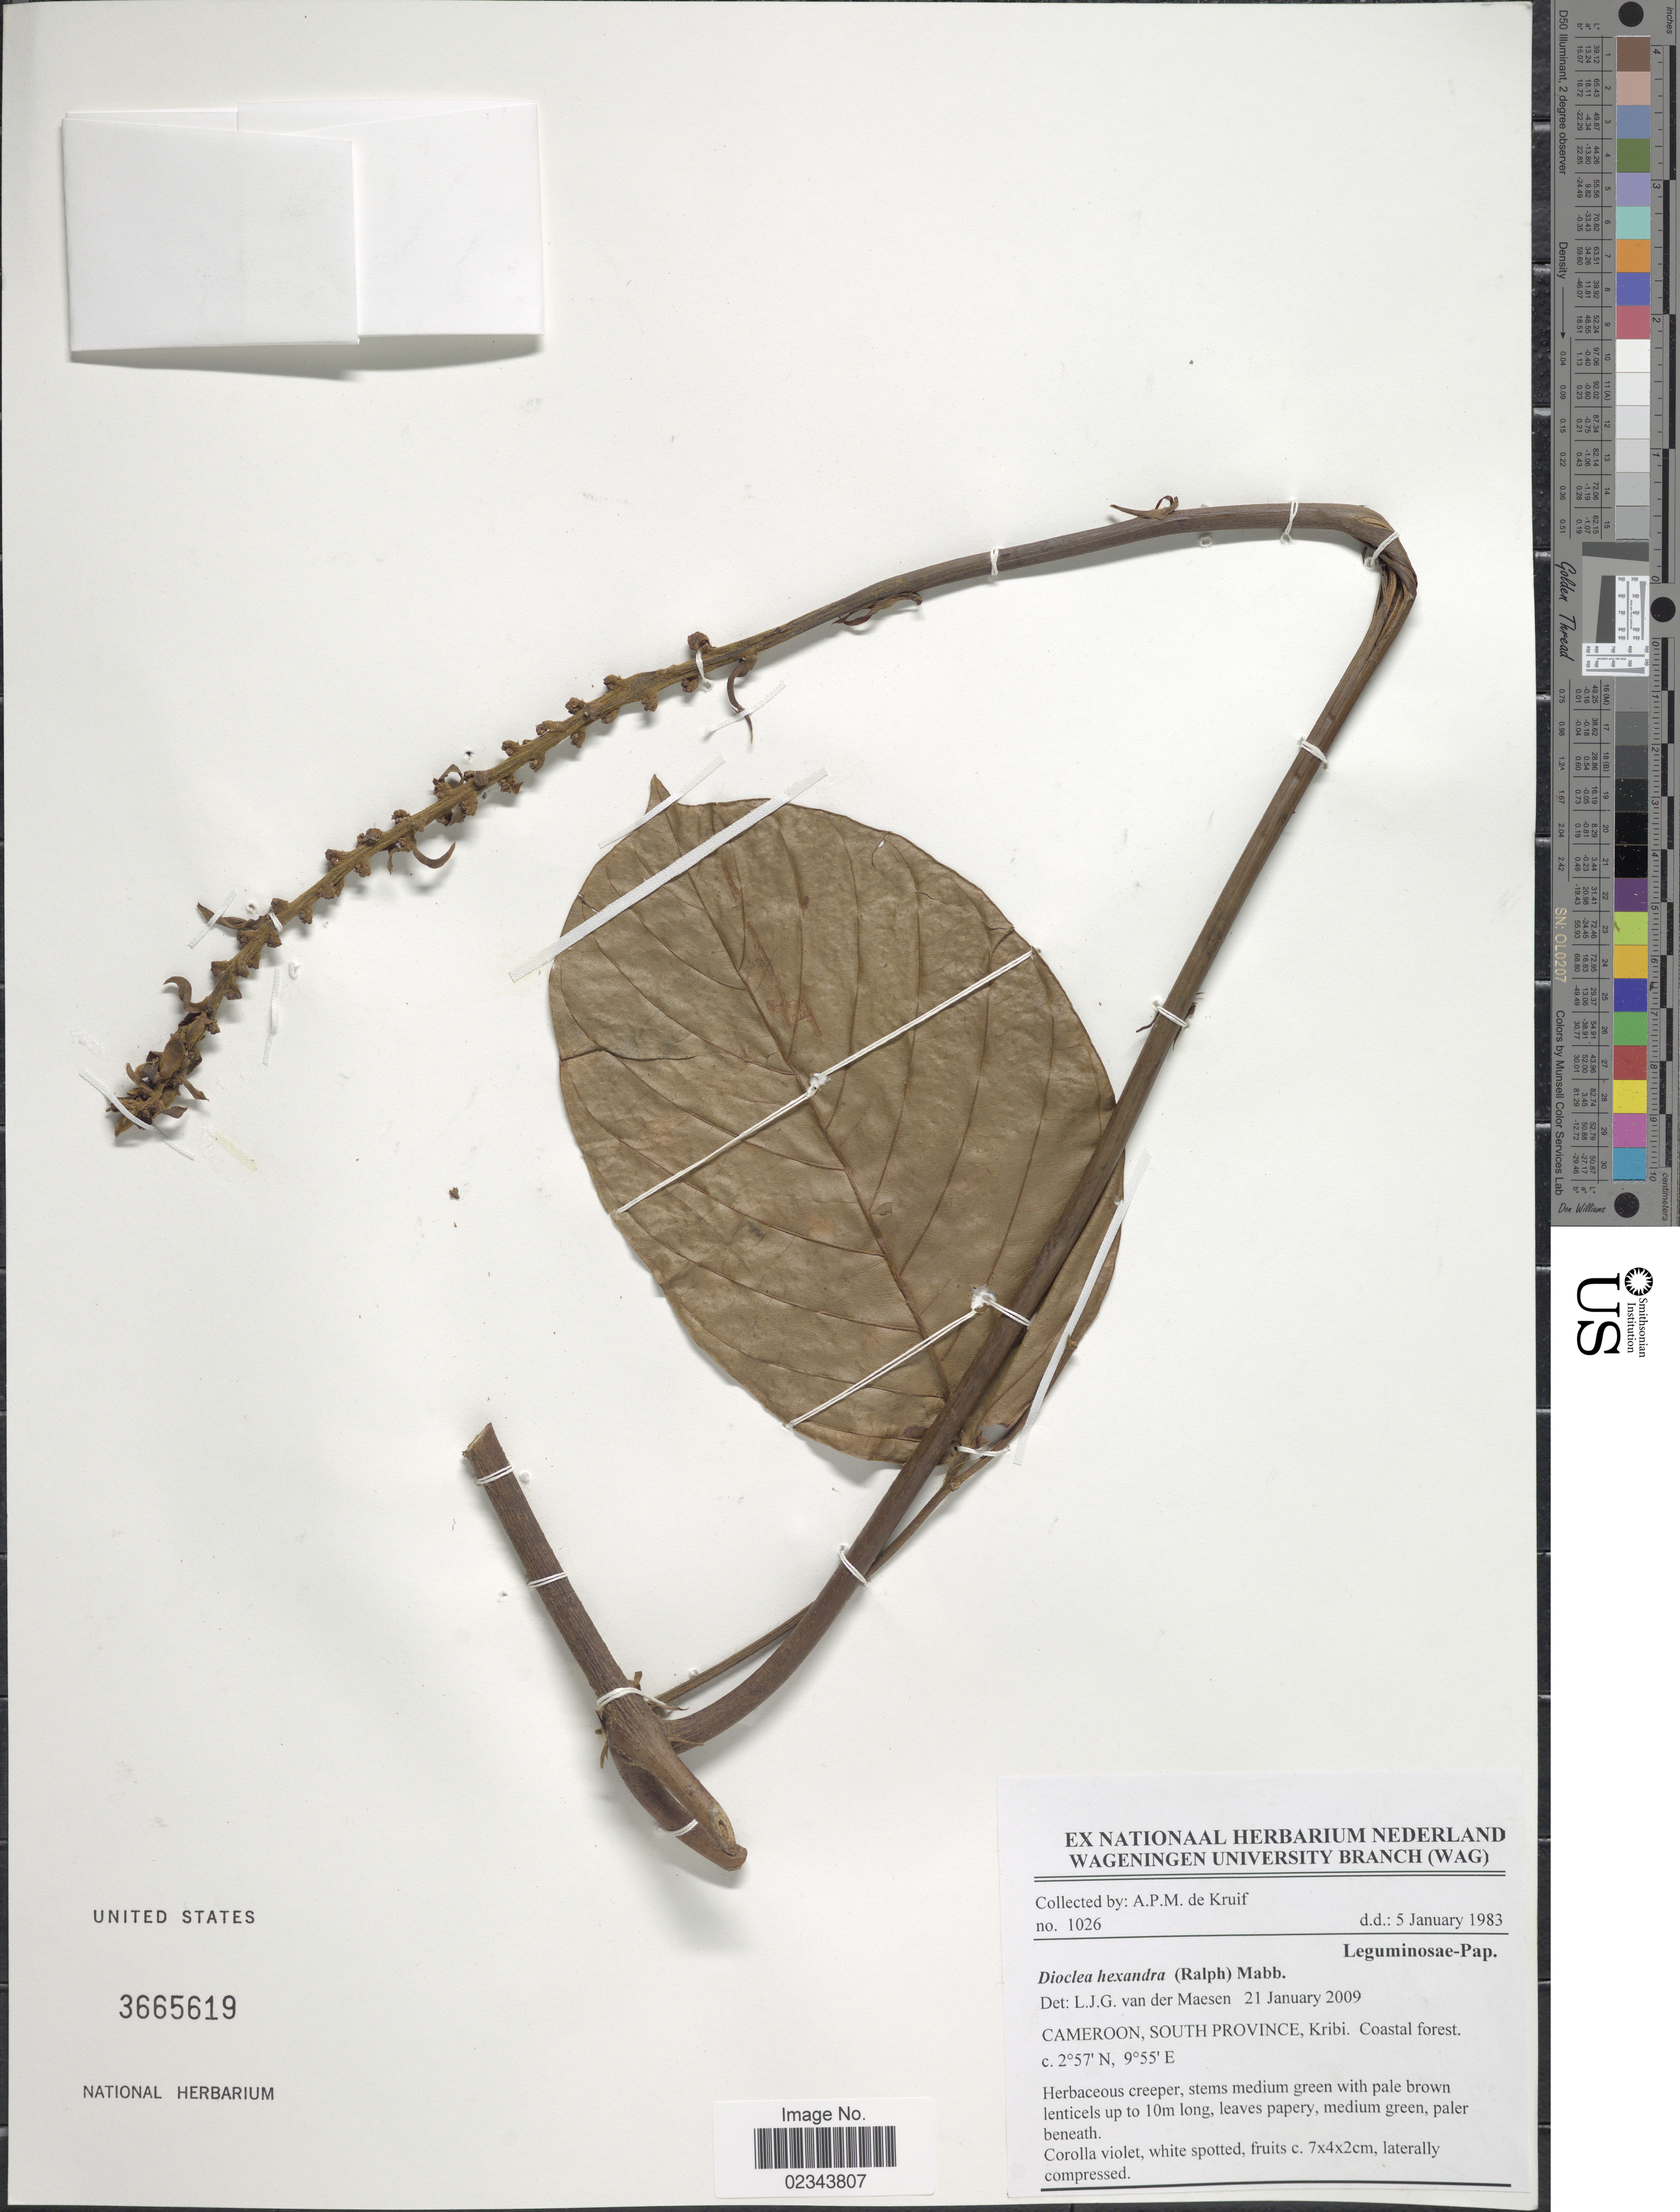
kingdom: Plantae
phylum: Tracheophyta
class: Magnoliopsida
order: Fabales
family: Fabaceae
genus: Macropsychanthus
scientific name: Macropsychanthus hexander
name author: (Ralph) L.P. Queiroz & Snak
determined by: Strong, Mark T., (BOT), Smithsonian Institution - National Museum of Natural History (UNITED STATES)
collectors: A. P. de Kruif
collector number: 1026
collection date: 1983-01-05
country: Cameroon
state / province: Sud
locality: South Province, ribi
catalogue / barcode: US 3665619